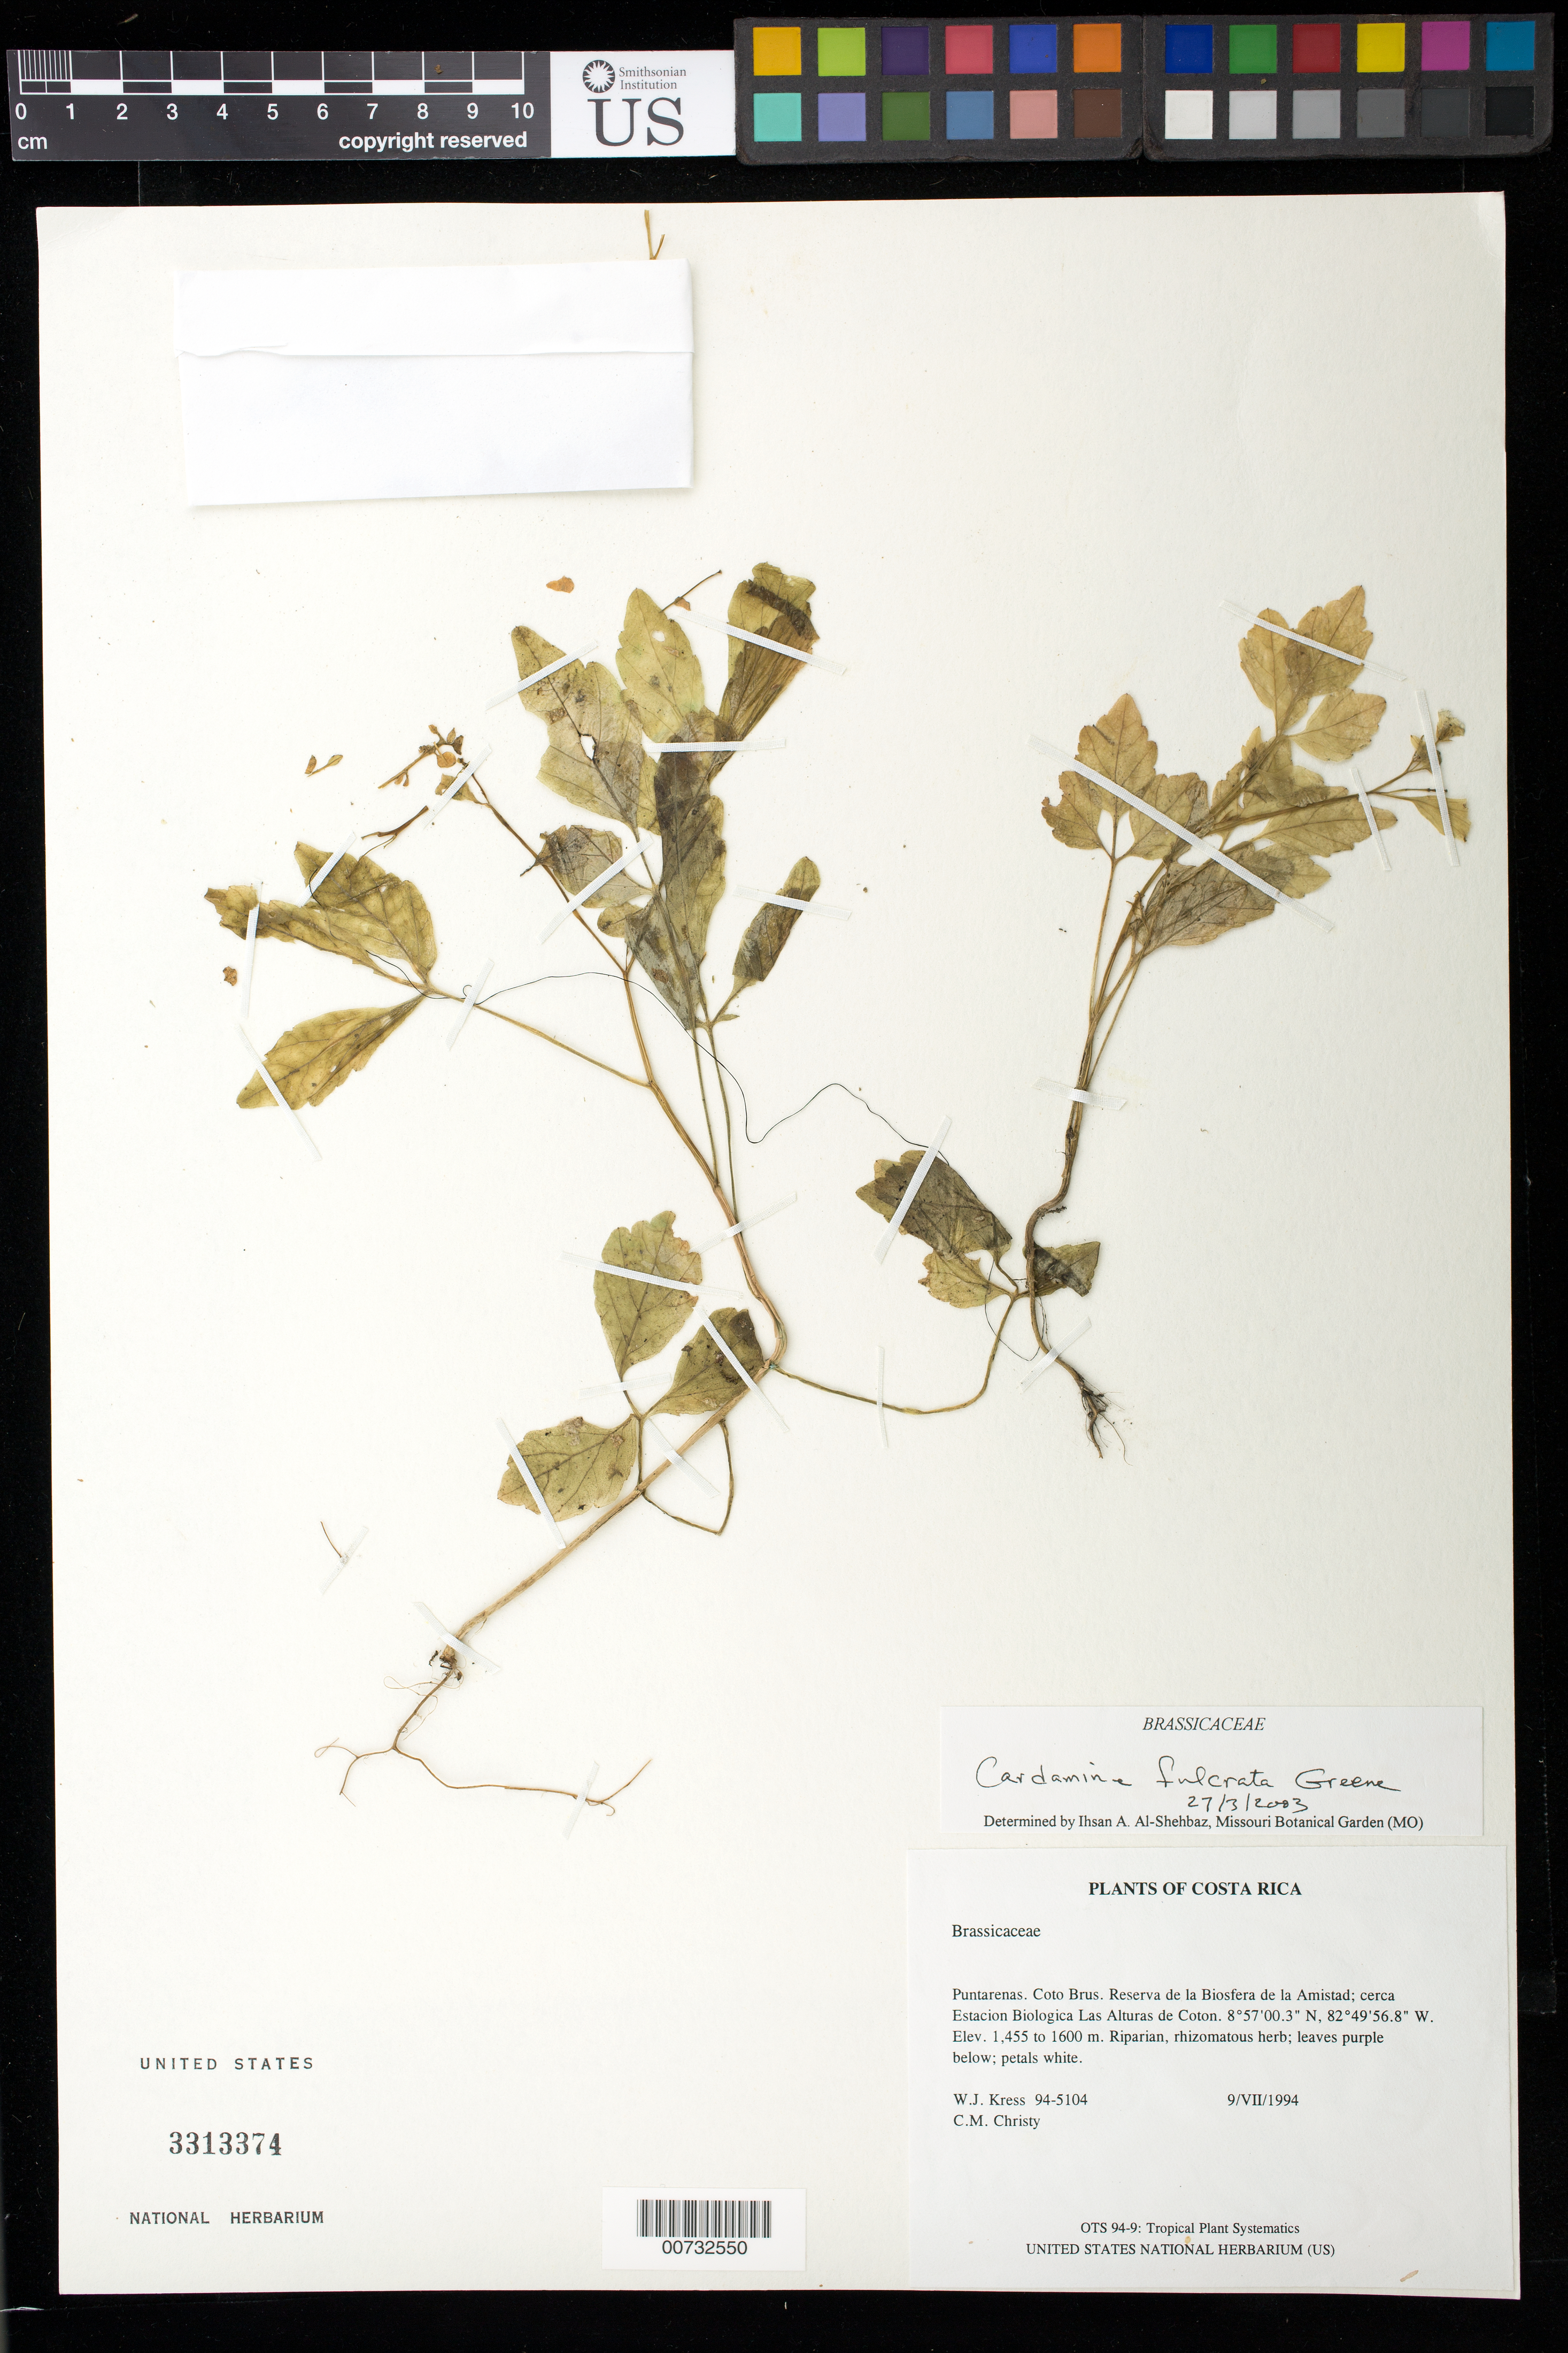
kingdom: Plantae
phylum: Tracheophyta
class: Magnoliopsida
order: Brassicales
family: Brassicaceae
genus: Cardamine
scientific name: Cardamine fulcrata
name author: Greene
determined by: Al-Shehbaz, I. A., (MO), Missouri Botanical Garden (UNITED STATES)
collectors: W. J. Kress & C. M. Christy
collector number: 94-5104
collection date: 1994-07-09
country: Costa Rica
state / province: Puntarenas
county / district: Coto Brus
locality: Reserva de la Biosfera de la Amistad; cerca Estacion Biologica Las Alturas de Coton.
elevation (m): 1455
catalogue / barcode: US 3313374